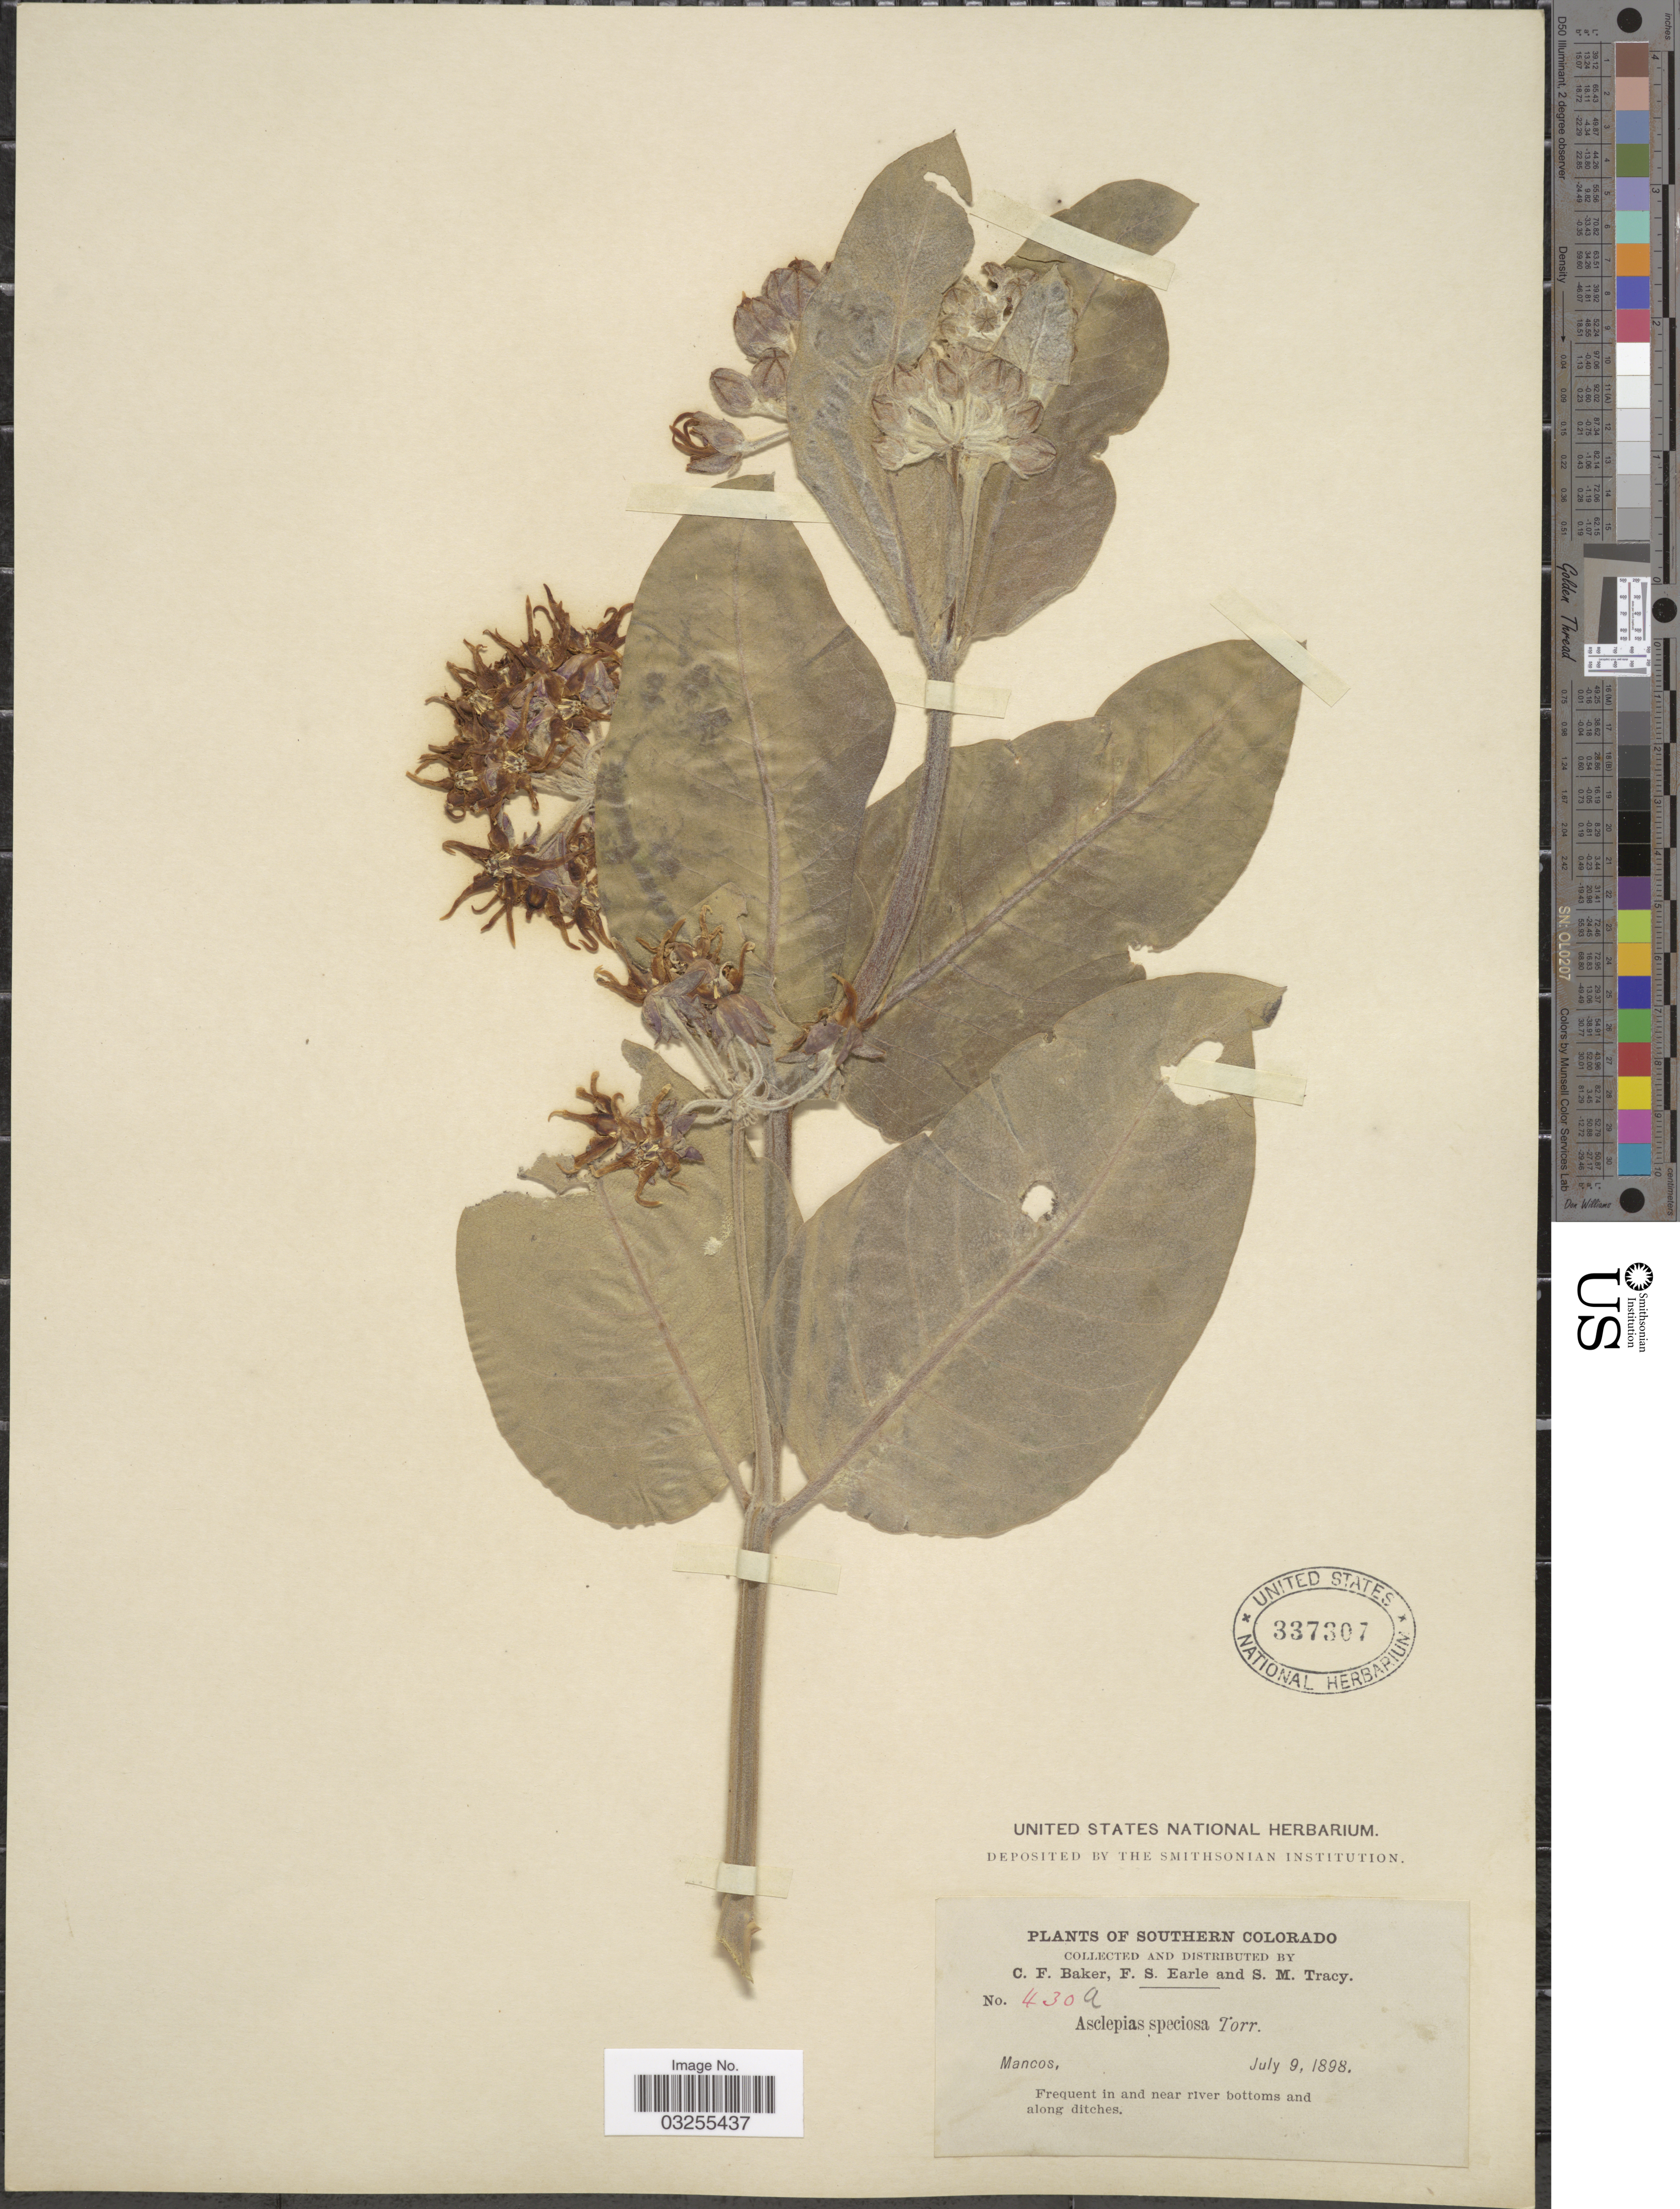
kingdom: Plantae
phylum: Tracheophyta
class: Magnoliopsida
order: Gentianales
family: Apocynaceae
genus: Asclepias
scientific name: Asclepias speciosa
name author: Torr.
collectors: C. F. Baker, F. S. Earle & S. M. Tracy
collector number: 430a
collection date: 1898-07-09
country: United States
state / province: Colorado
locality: Southern Colorado, Mancos, Frequent in and near river bottoms and along ditches.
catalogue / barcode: US 337307